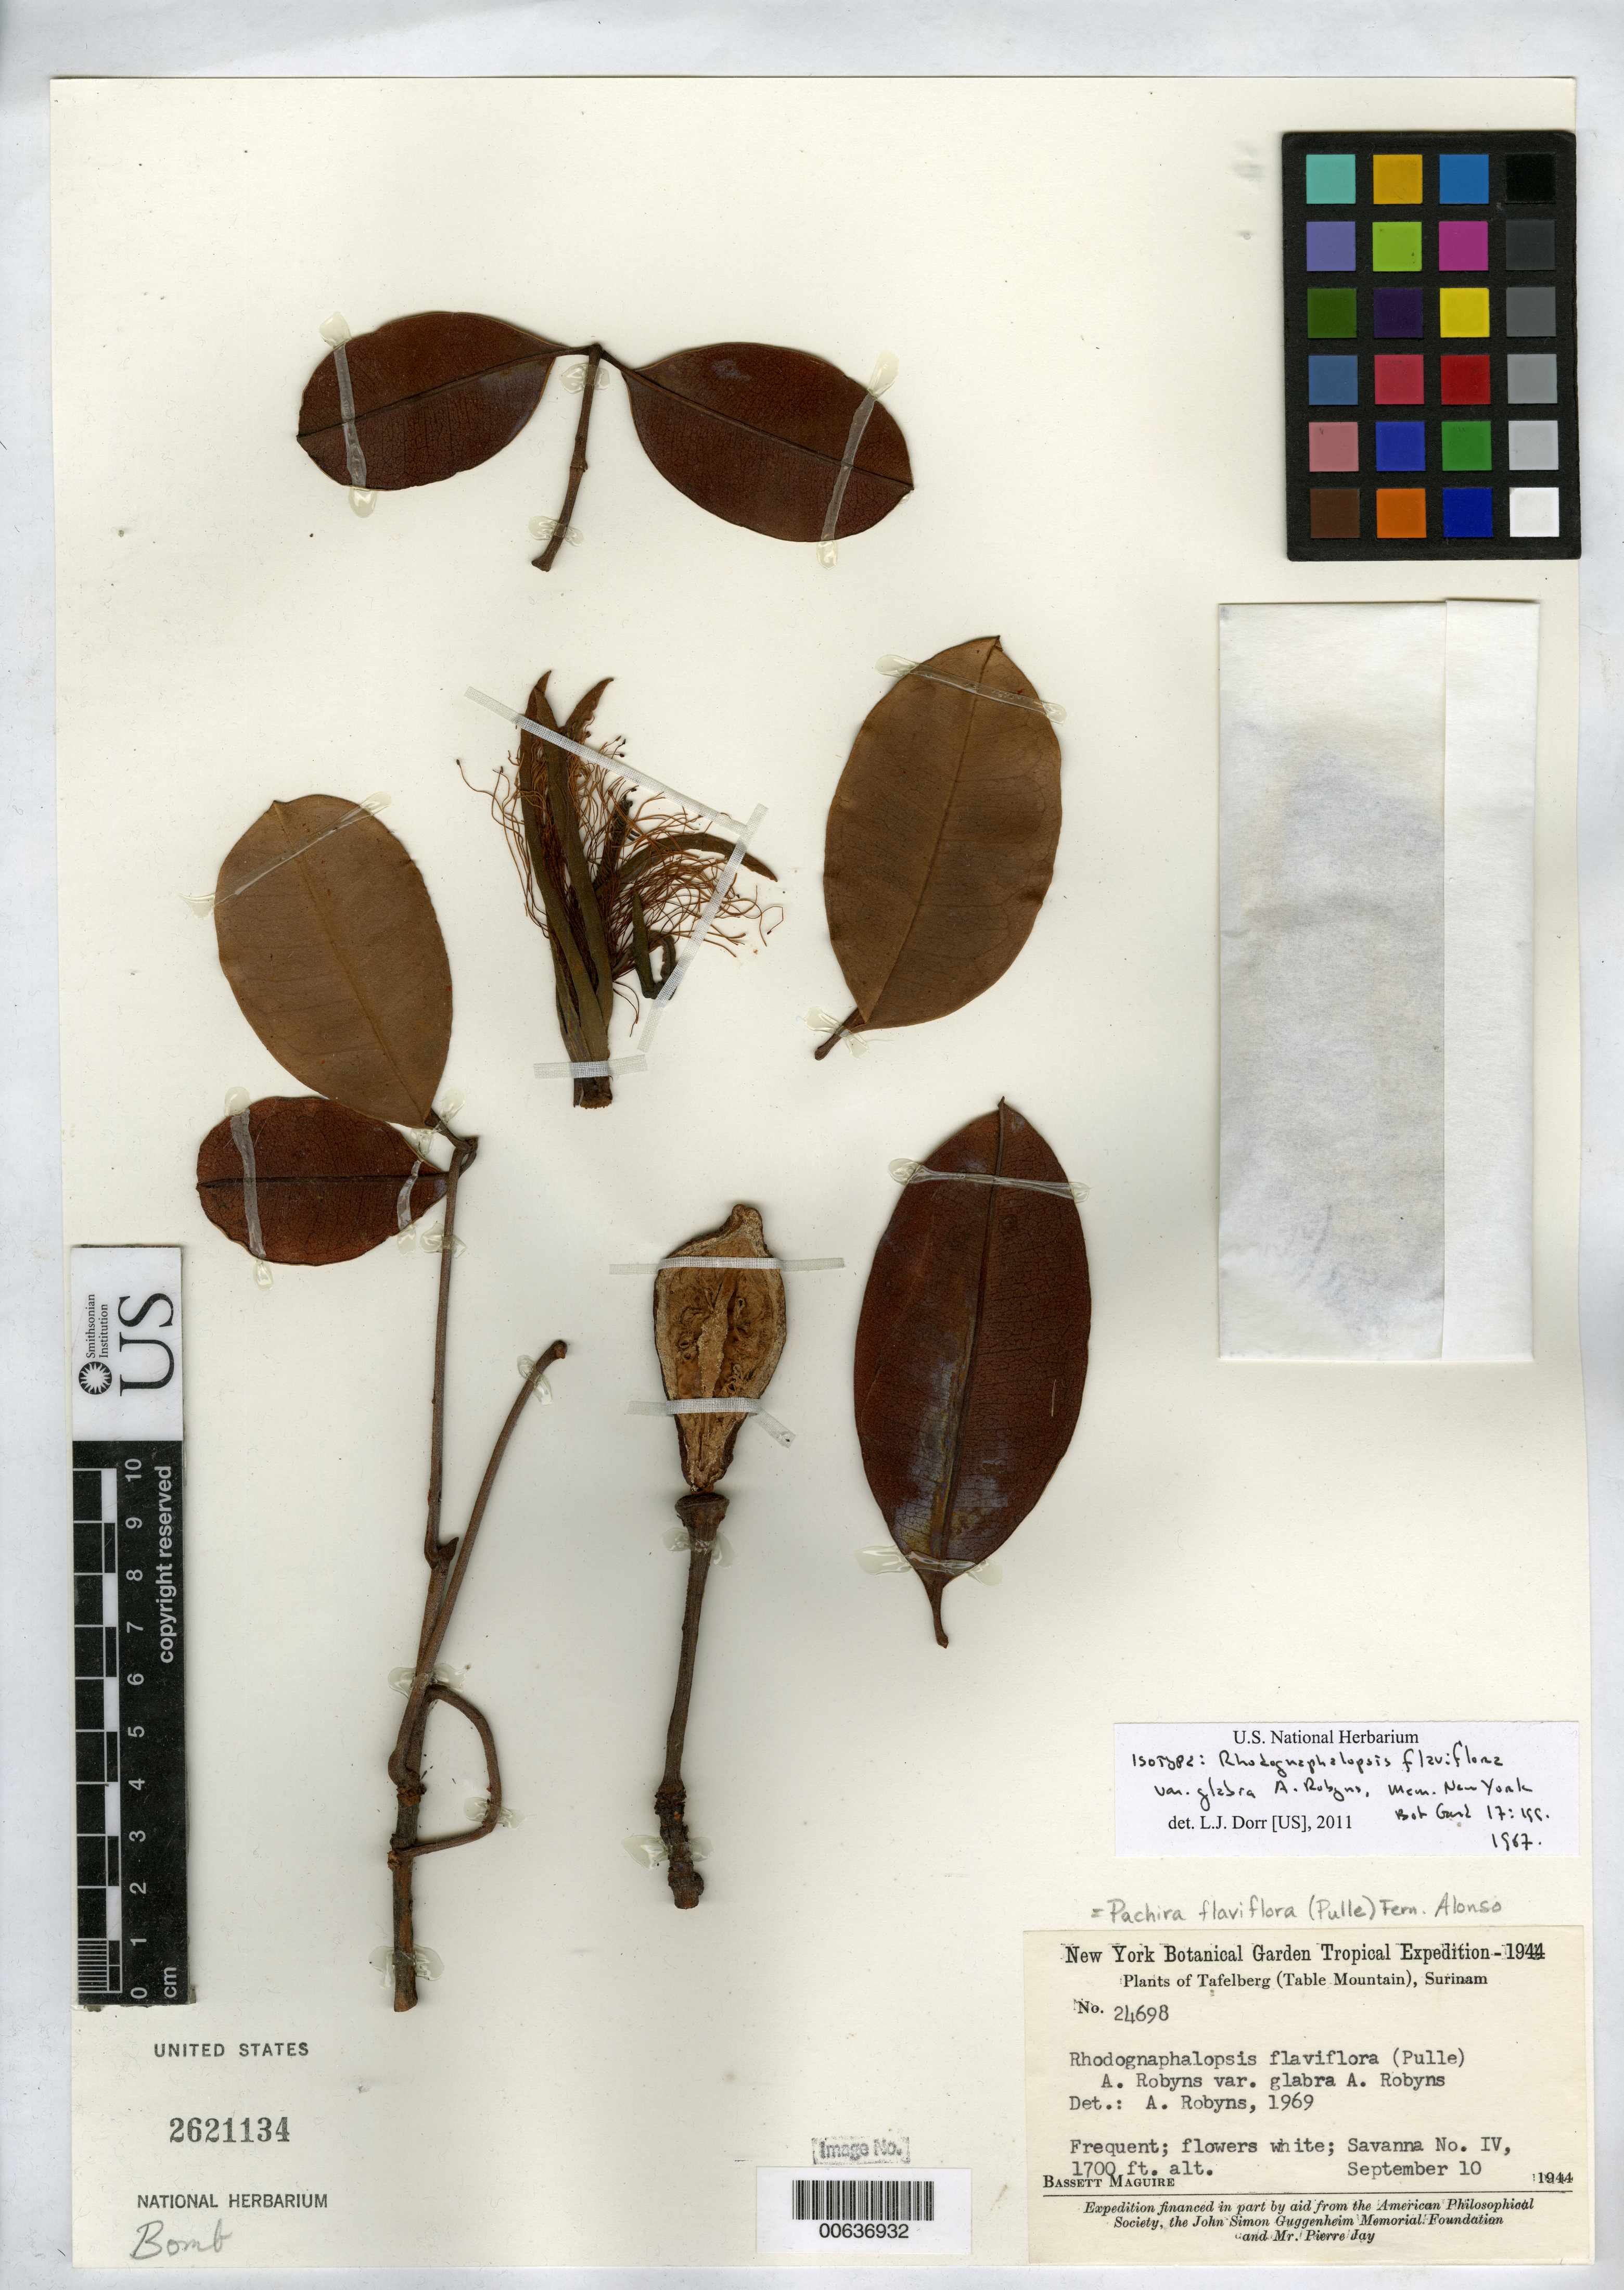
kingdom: Plantae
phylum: Tracheophyta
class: Magnoliopsida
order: Malvales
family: Malvaceae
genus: Rhodognaphalopsis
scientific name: Rhodognaphalopsis flaviflora var. glabra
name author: A. Robyns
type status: Isotype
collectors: B. Maguire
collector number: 24698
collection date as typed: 10 Sep 1944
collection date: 1944-09-10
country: Suriname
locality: Tafelberg (Table Mountain), Savanna no. IV.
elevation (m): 518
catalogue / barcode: US 2621134